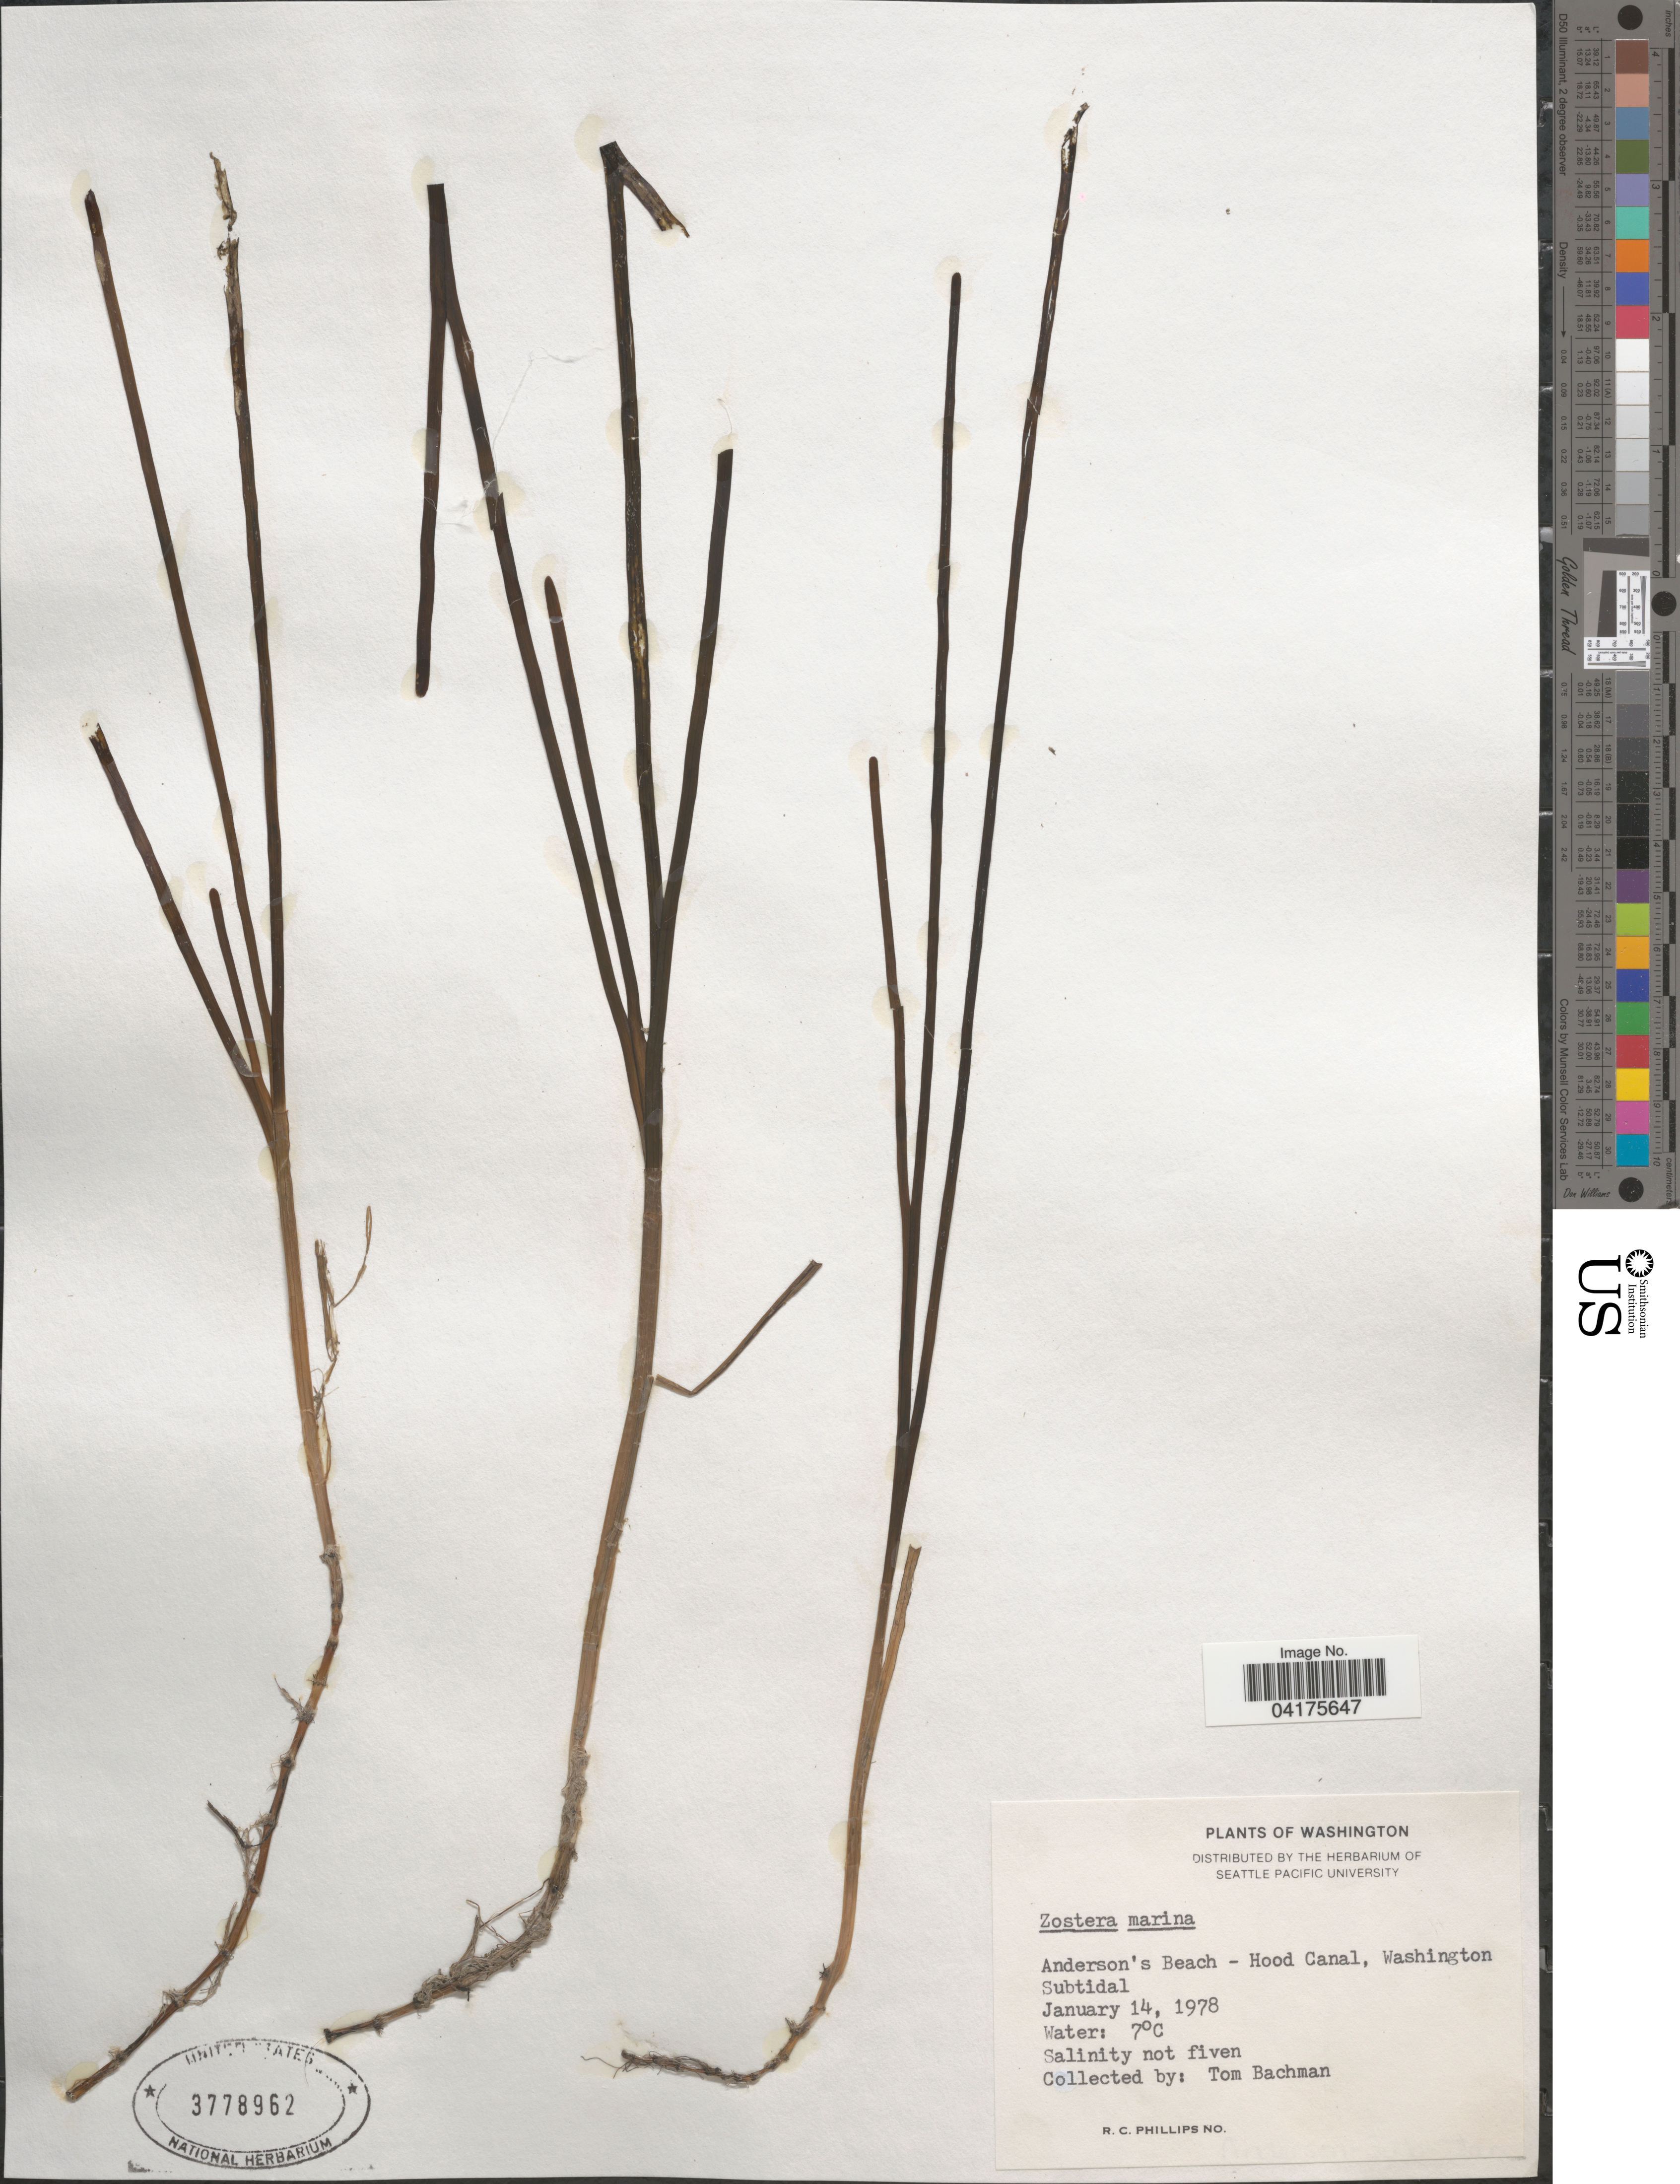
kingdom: Plantae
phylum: Tracheophyta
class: Liliopsida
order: Alismatales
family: Zosteraceae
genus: Zostera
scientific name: Zostera marina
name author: L.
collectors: T. Bachman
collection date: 1978-01-14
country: United States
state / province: Washington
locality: Anderson's Beach - Hood Canal.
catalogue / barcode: US 3778962